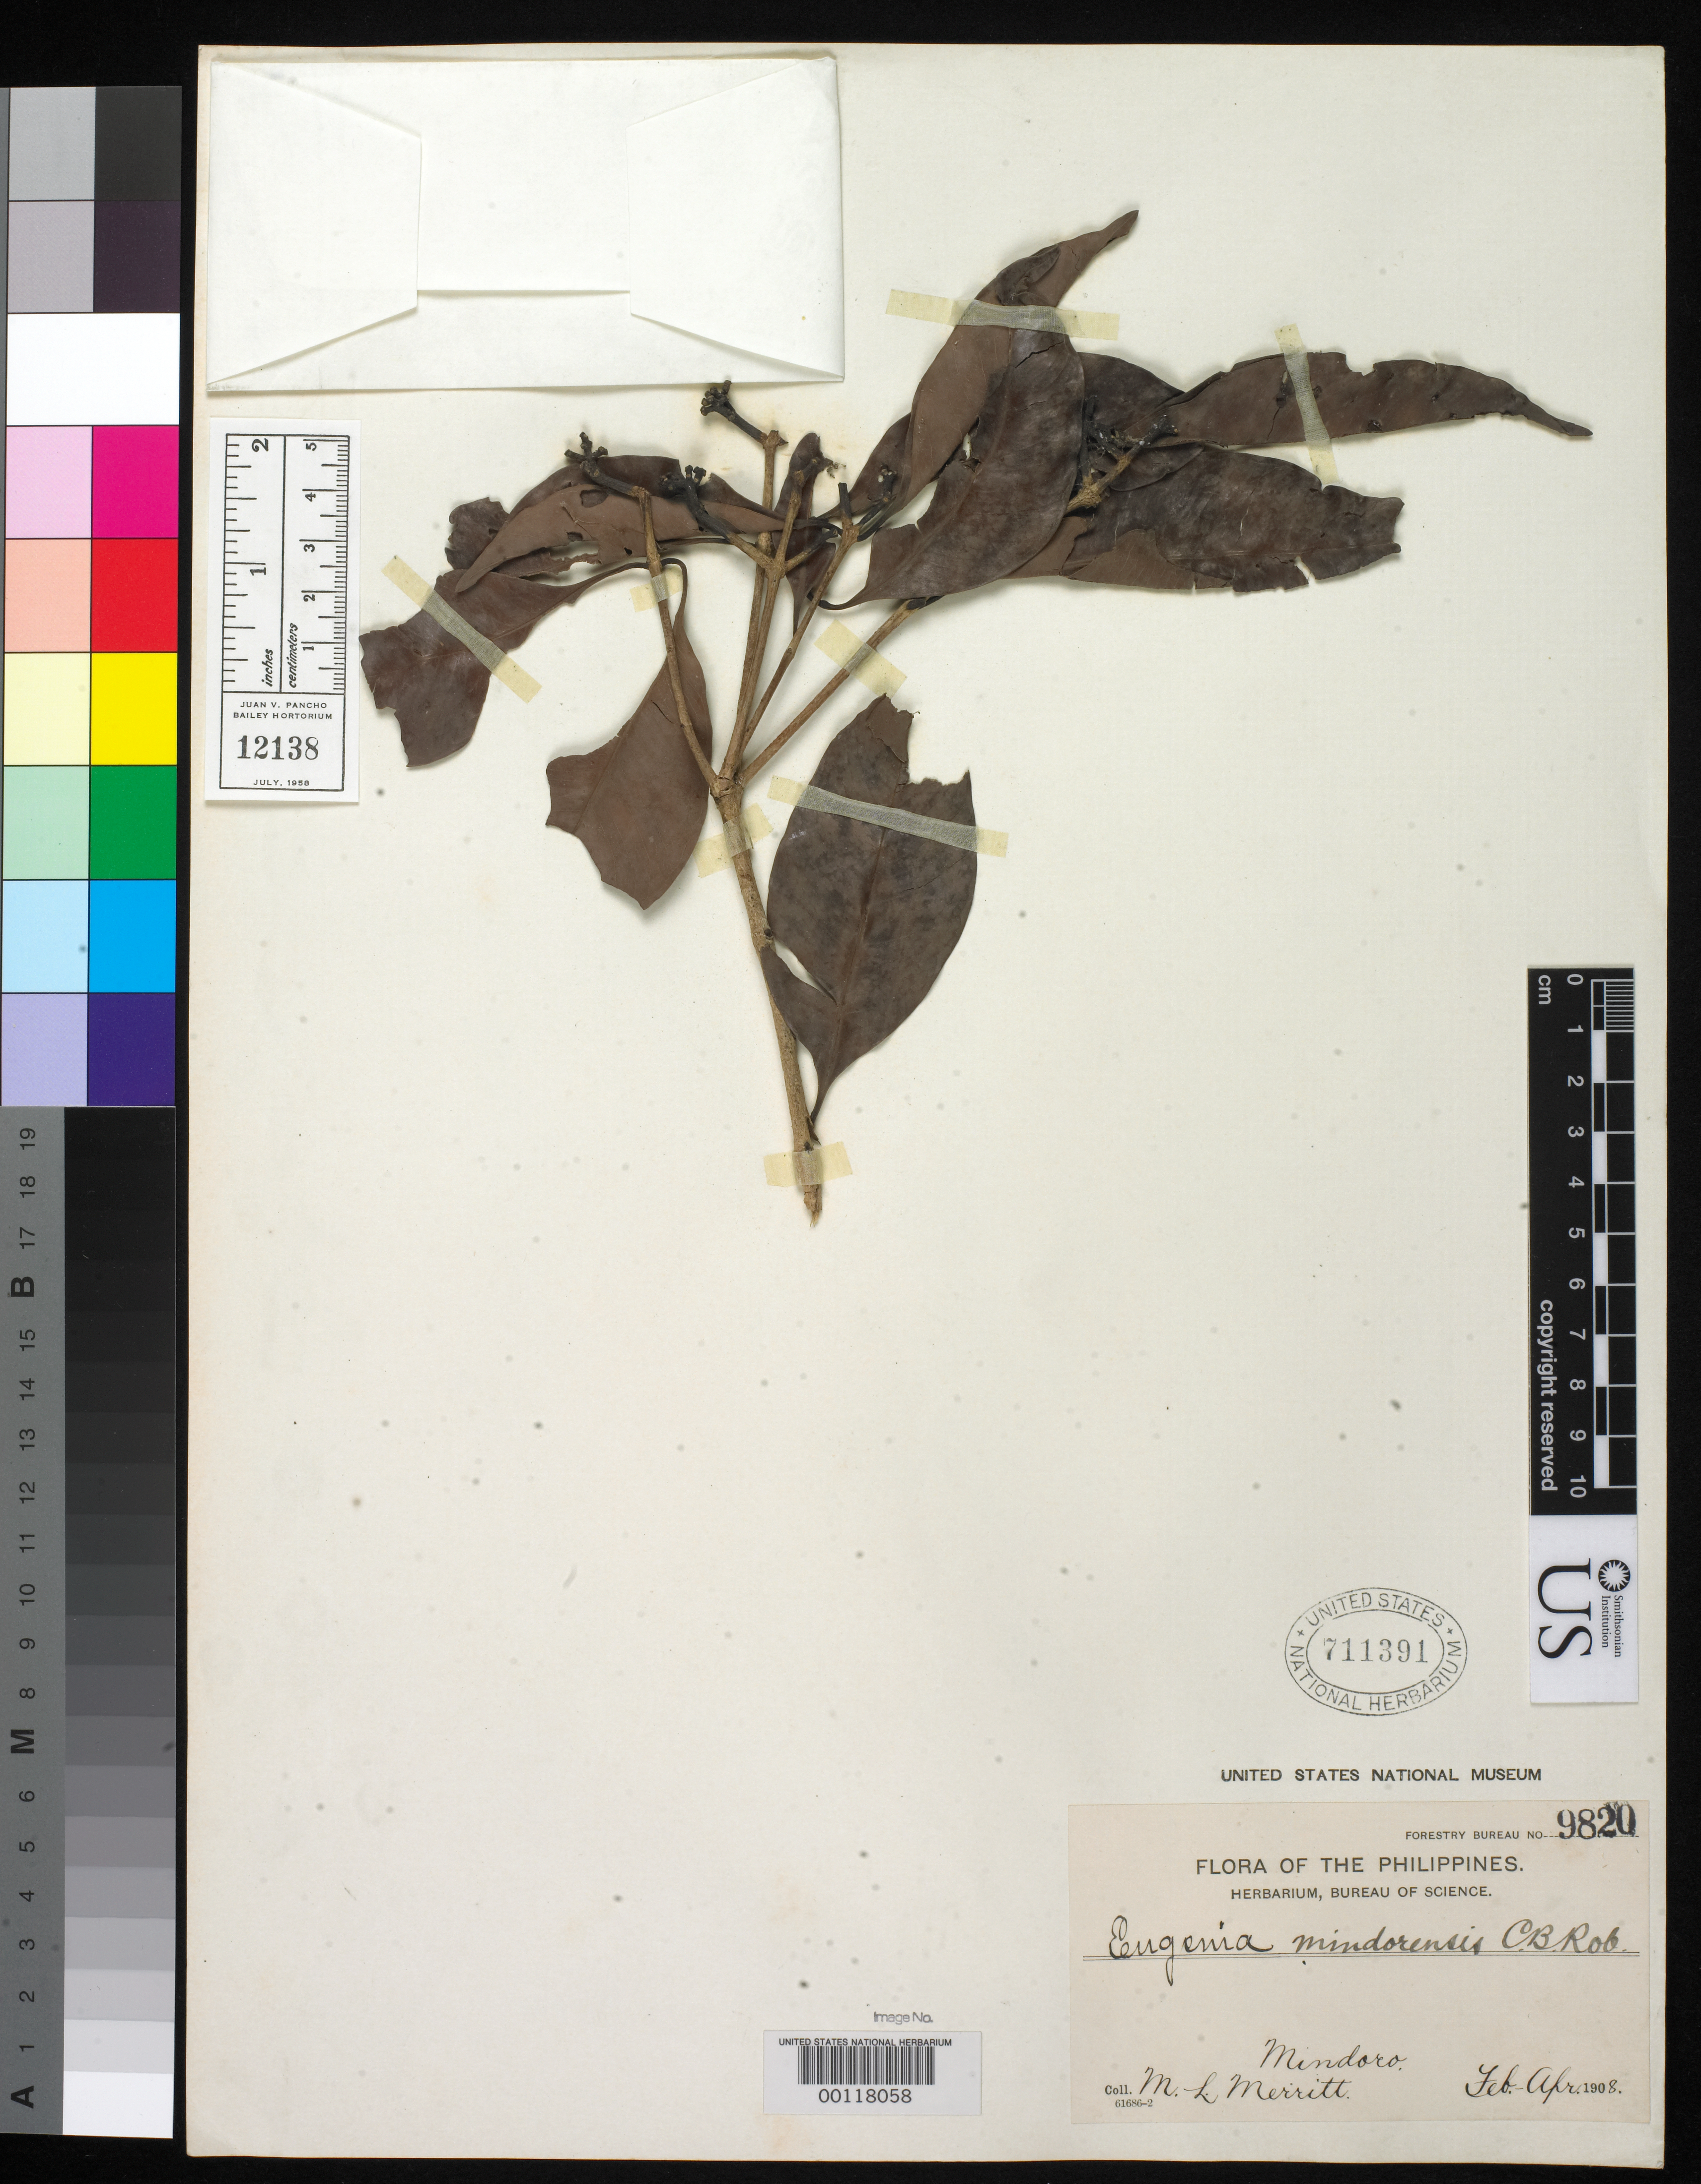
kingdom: Plantae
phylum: Tracheophyta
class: Magnoliopsida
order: Myrtales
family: Myrtaceae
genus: Eugenia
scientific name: Eugenia mindorensis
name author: C.B. Rob.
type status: Isotype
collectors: M. L. Merritt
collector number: Bur. Sci. 9820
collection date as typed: Feb 1908 to -- Apr 1908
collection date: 1908-02/1908-04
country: Philippines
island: Yling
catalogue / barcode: US 711391